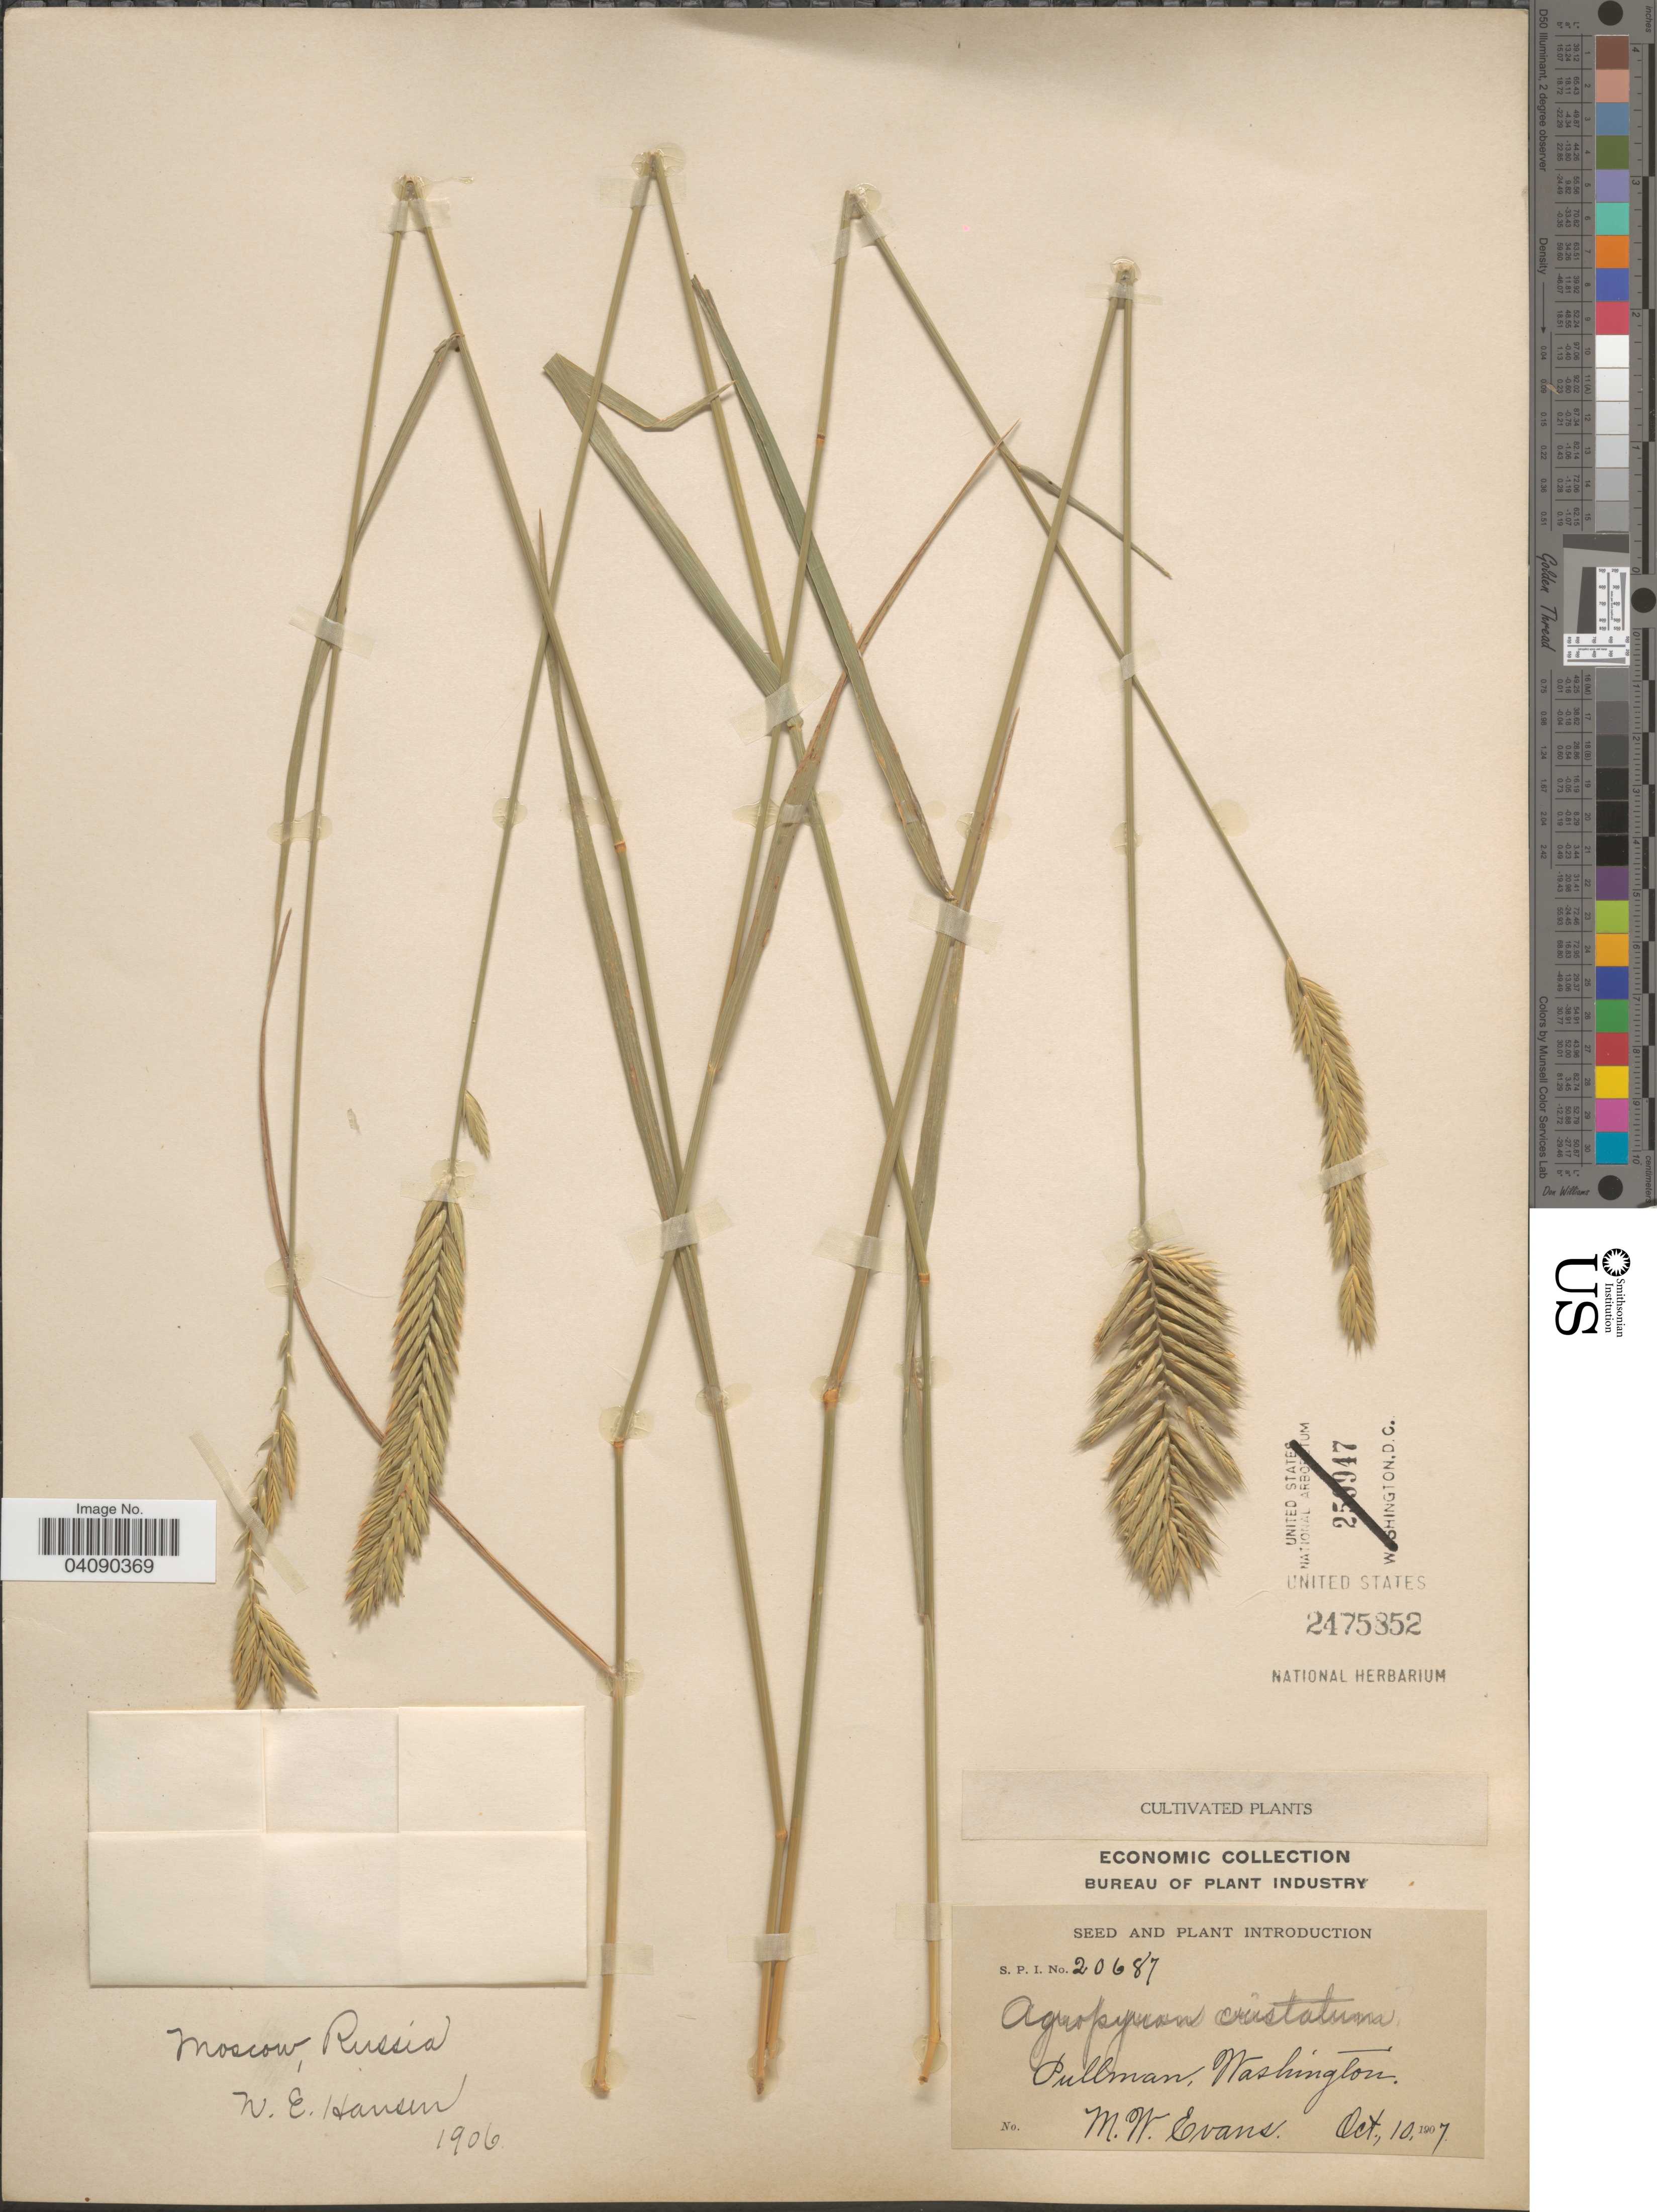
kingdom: Plantae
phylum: Tracheophyta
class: Liliopsida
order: Poales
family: Poaceae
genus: Agropyron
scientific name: Agropyron cristatum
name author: (L.) Gaertn.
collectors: M. W. Evans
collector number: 20687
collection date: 1907-10-10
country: United States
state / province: Washington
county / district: Whitman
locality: Pullman.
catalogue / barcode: US 2475852